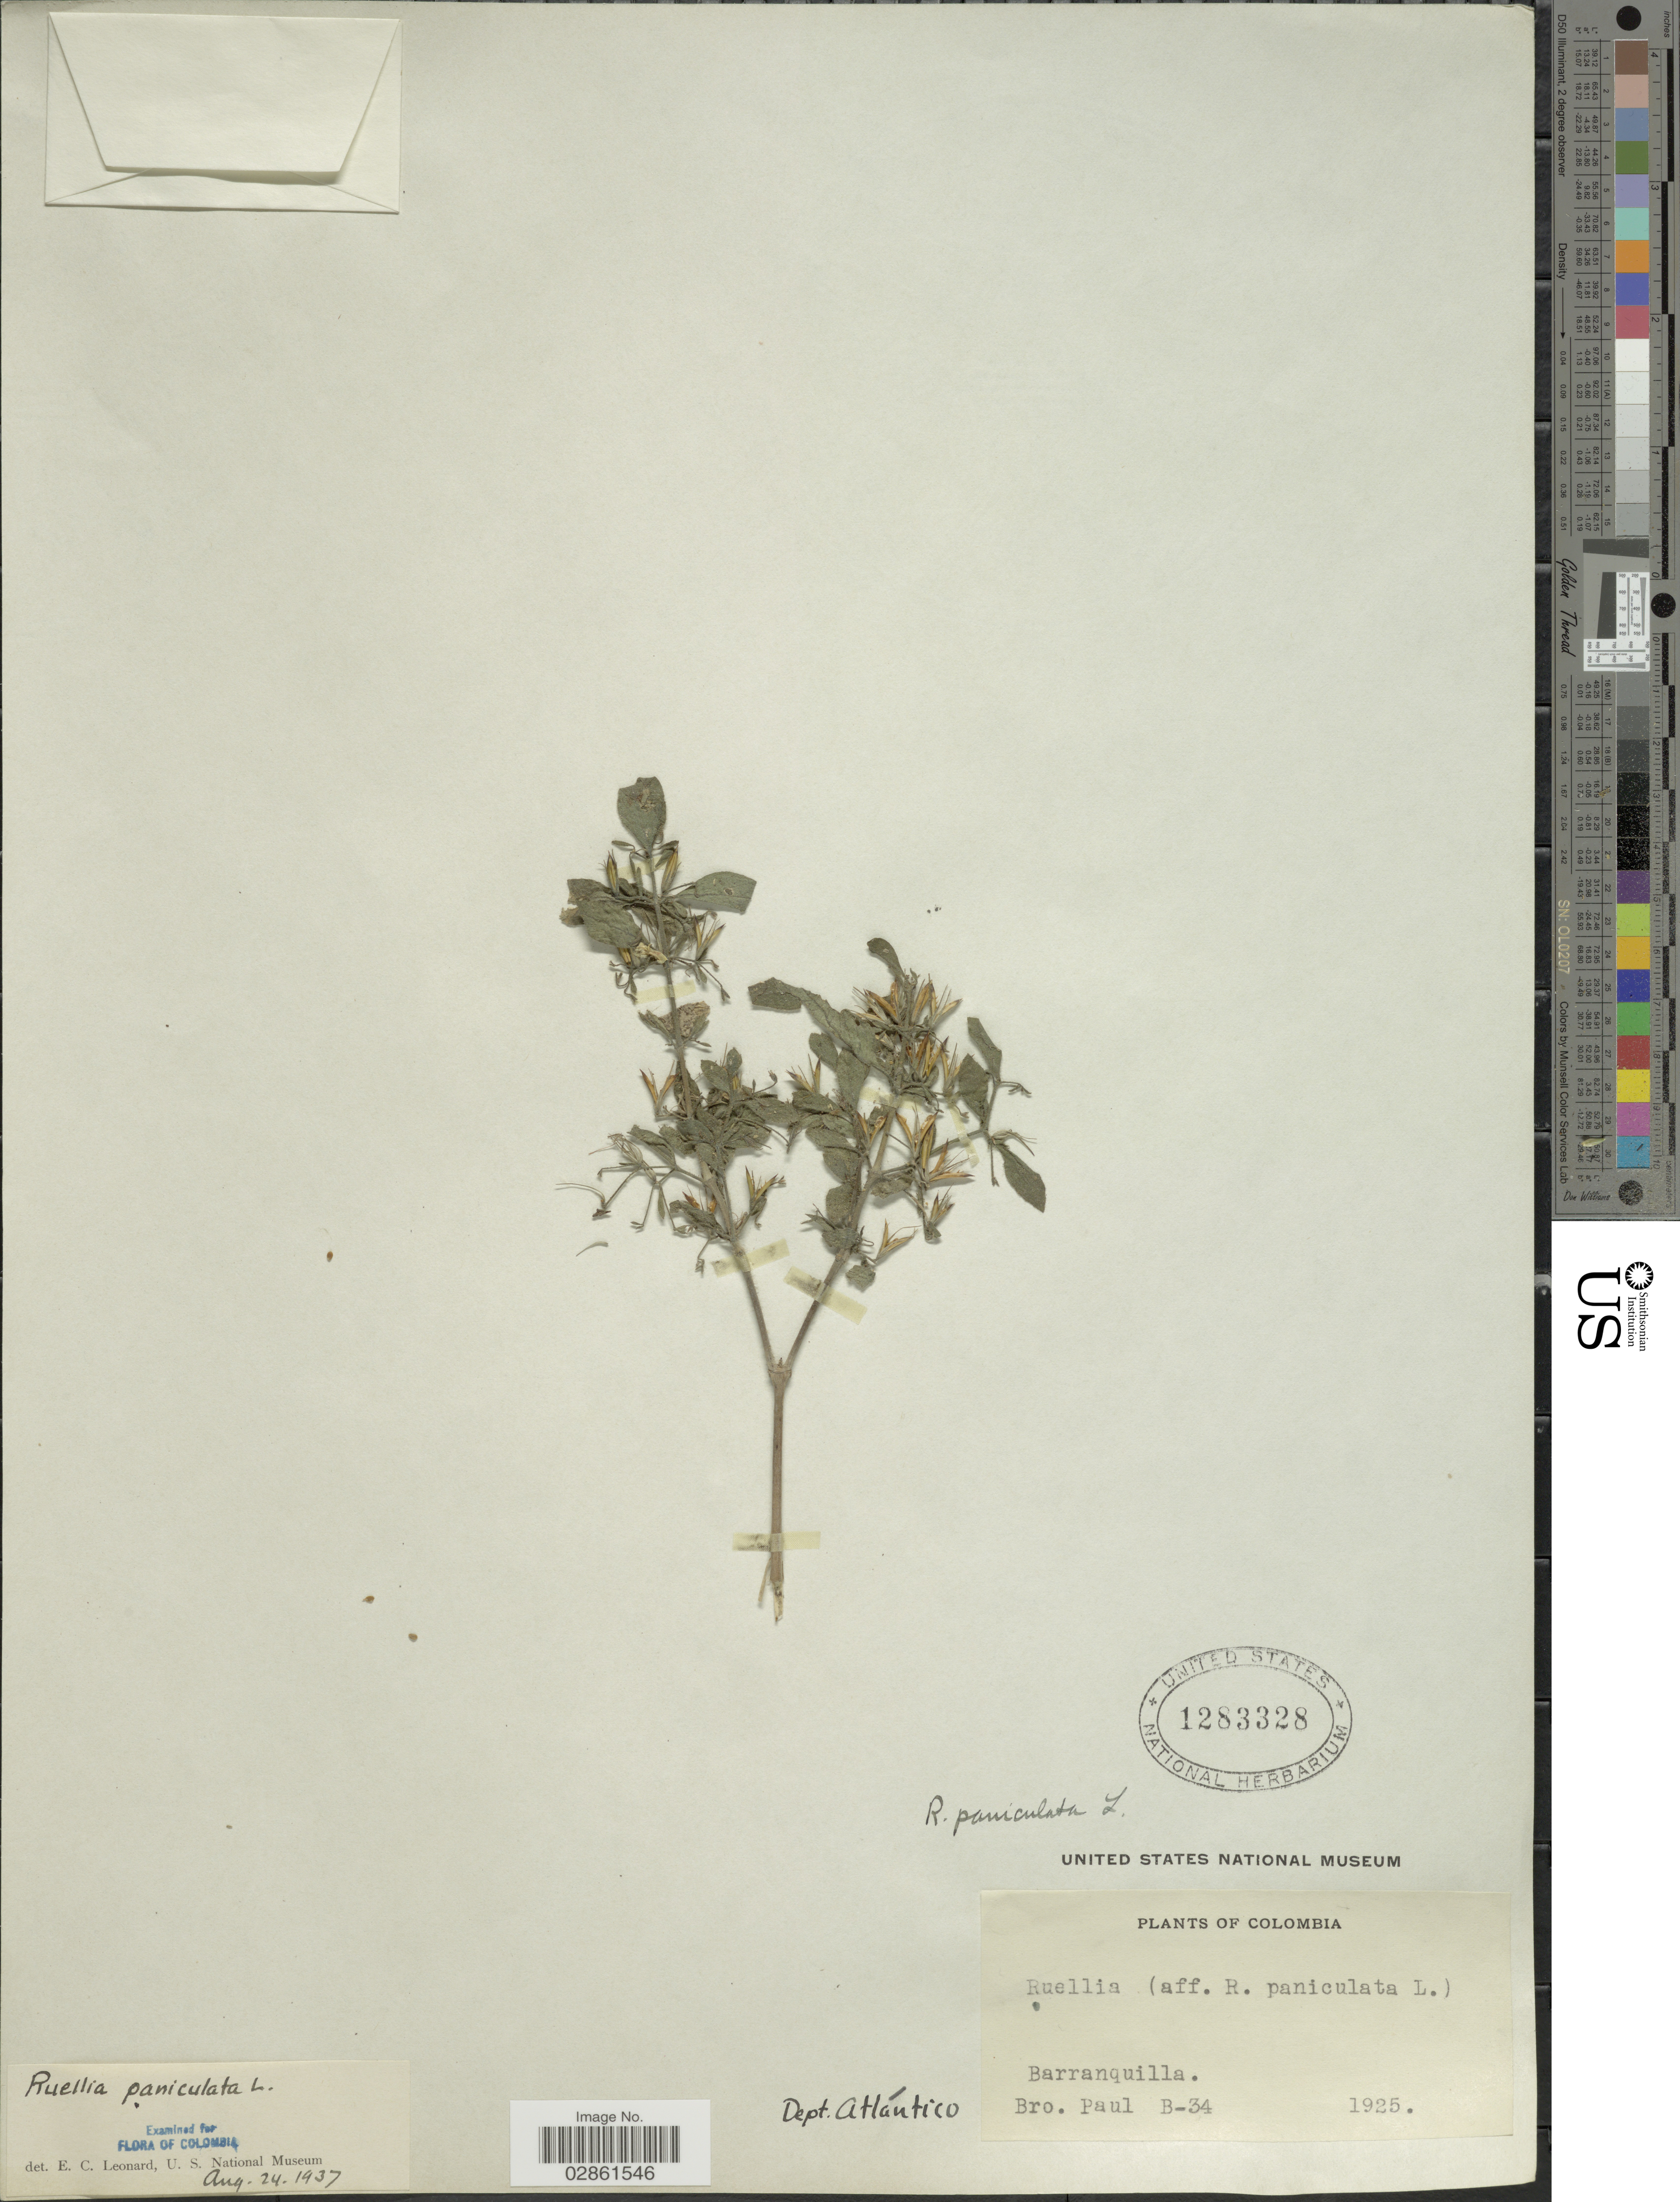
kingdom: Plantae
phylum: Tracheophyta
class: Magnoliopsida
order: Lamiales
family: Acanthaceae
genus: Ruellia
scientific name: Ruellia paniculata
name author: L.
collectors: B. Paul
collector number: B-34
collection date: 1925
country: Colombia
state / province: Atlántico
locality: Dept. Atlántico. Barranquilla.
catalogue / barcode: US 1283328